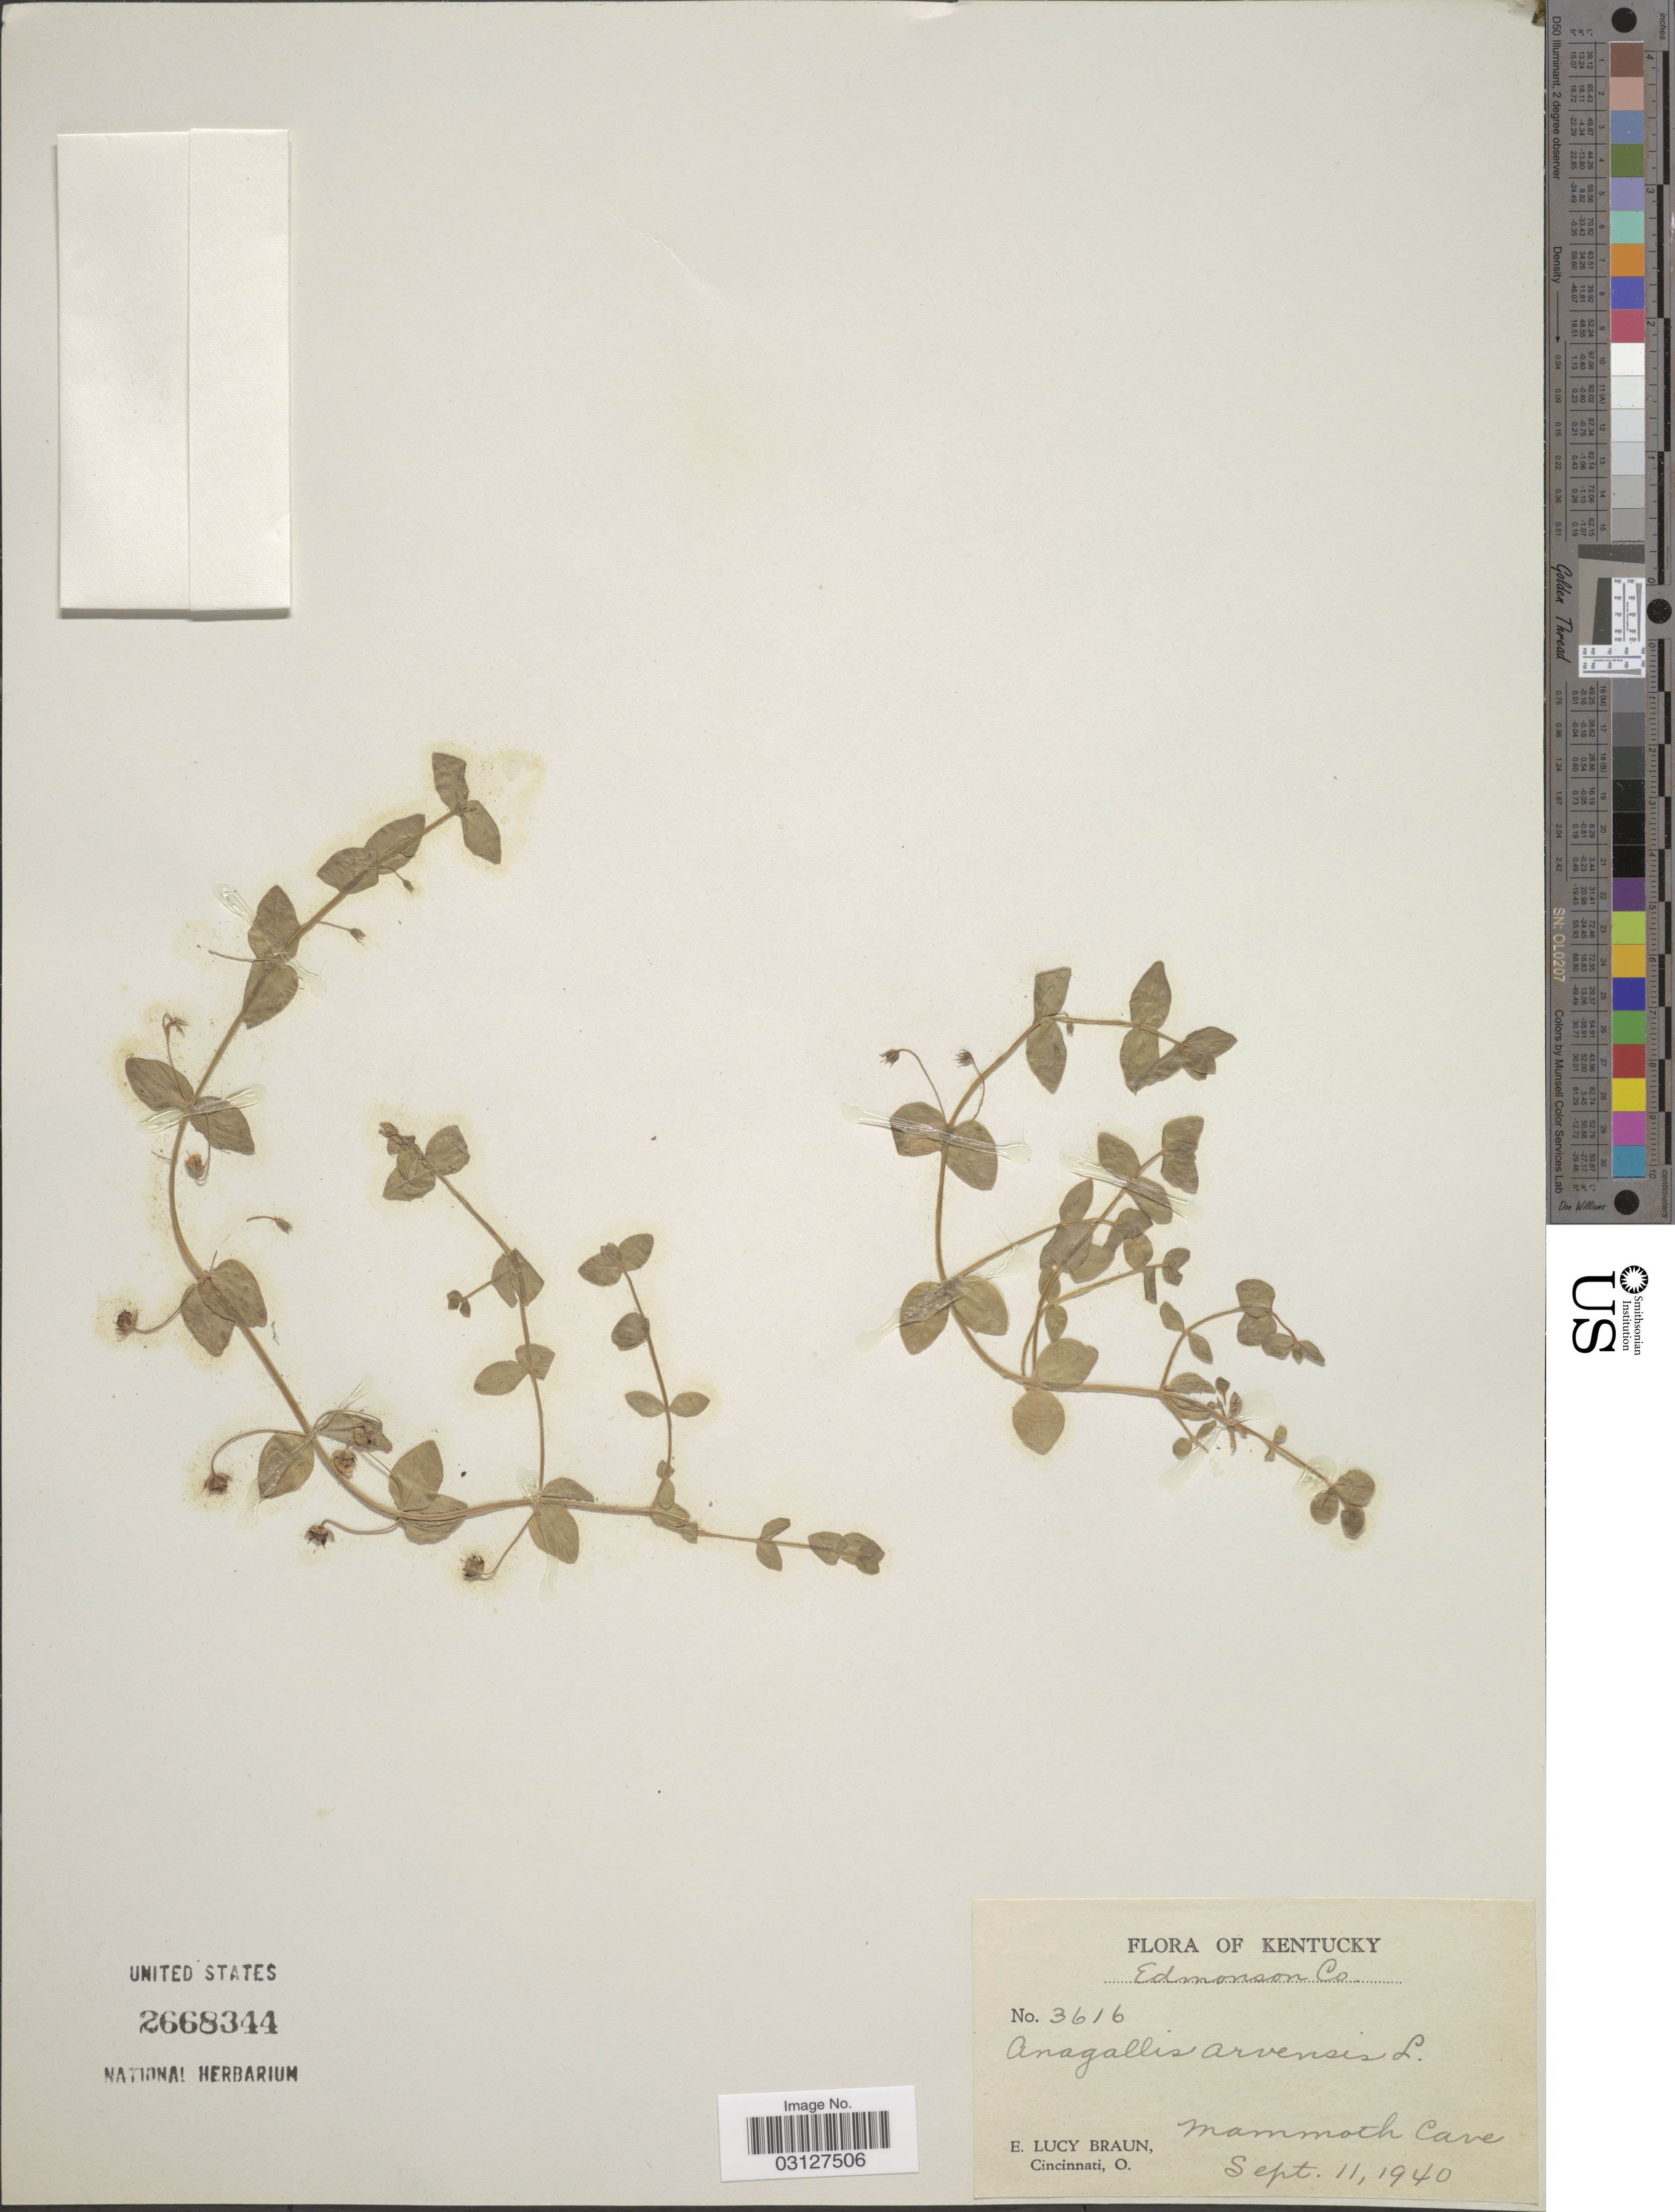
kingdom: Plantae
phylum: Tracheophyta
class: Magnoliopsida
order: Ericales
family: Primulaceae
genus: Anagallis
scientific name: Anagallis arvensis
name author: L.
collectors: E. L. Braun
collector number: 3616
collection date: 1940-09-11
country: United States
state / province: Kentucky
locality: Edmonson Co. Mammoth Cave.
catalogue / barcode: US 2668344